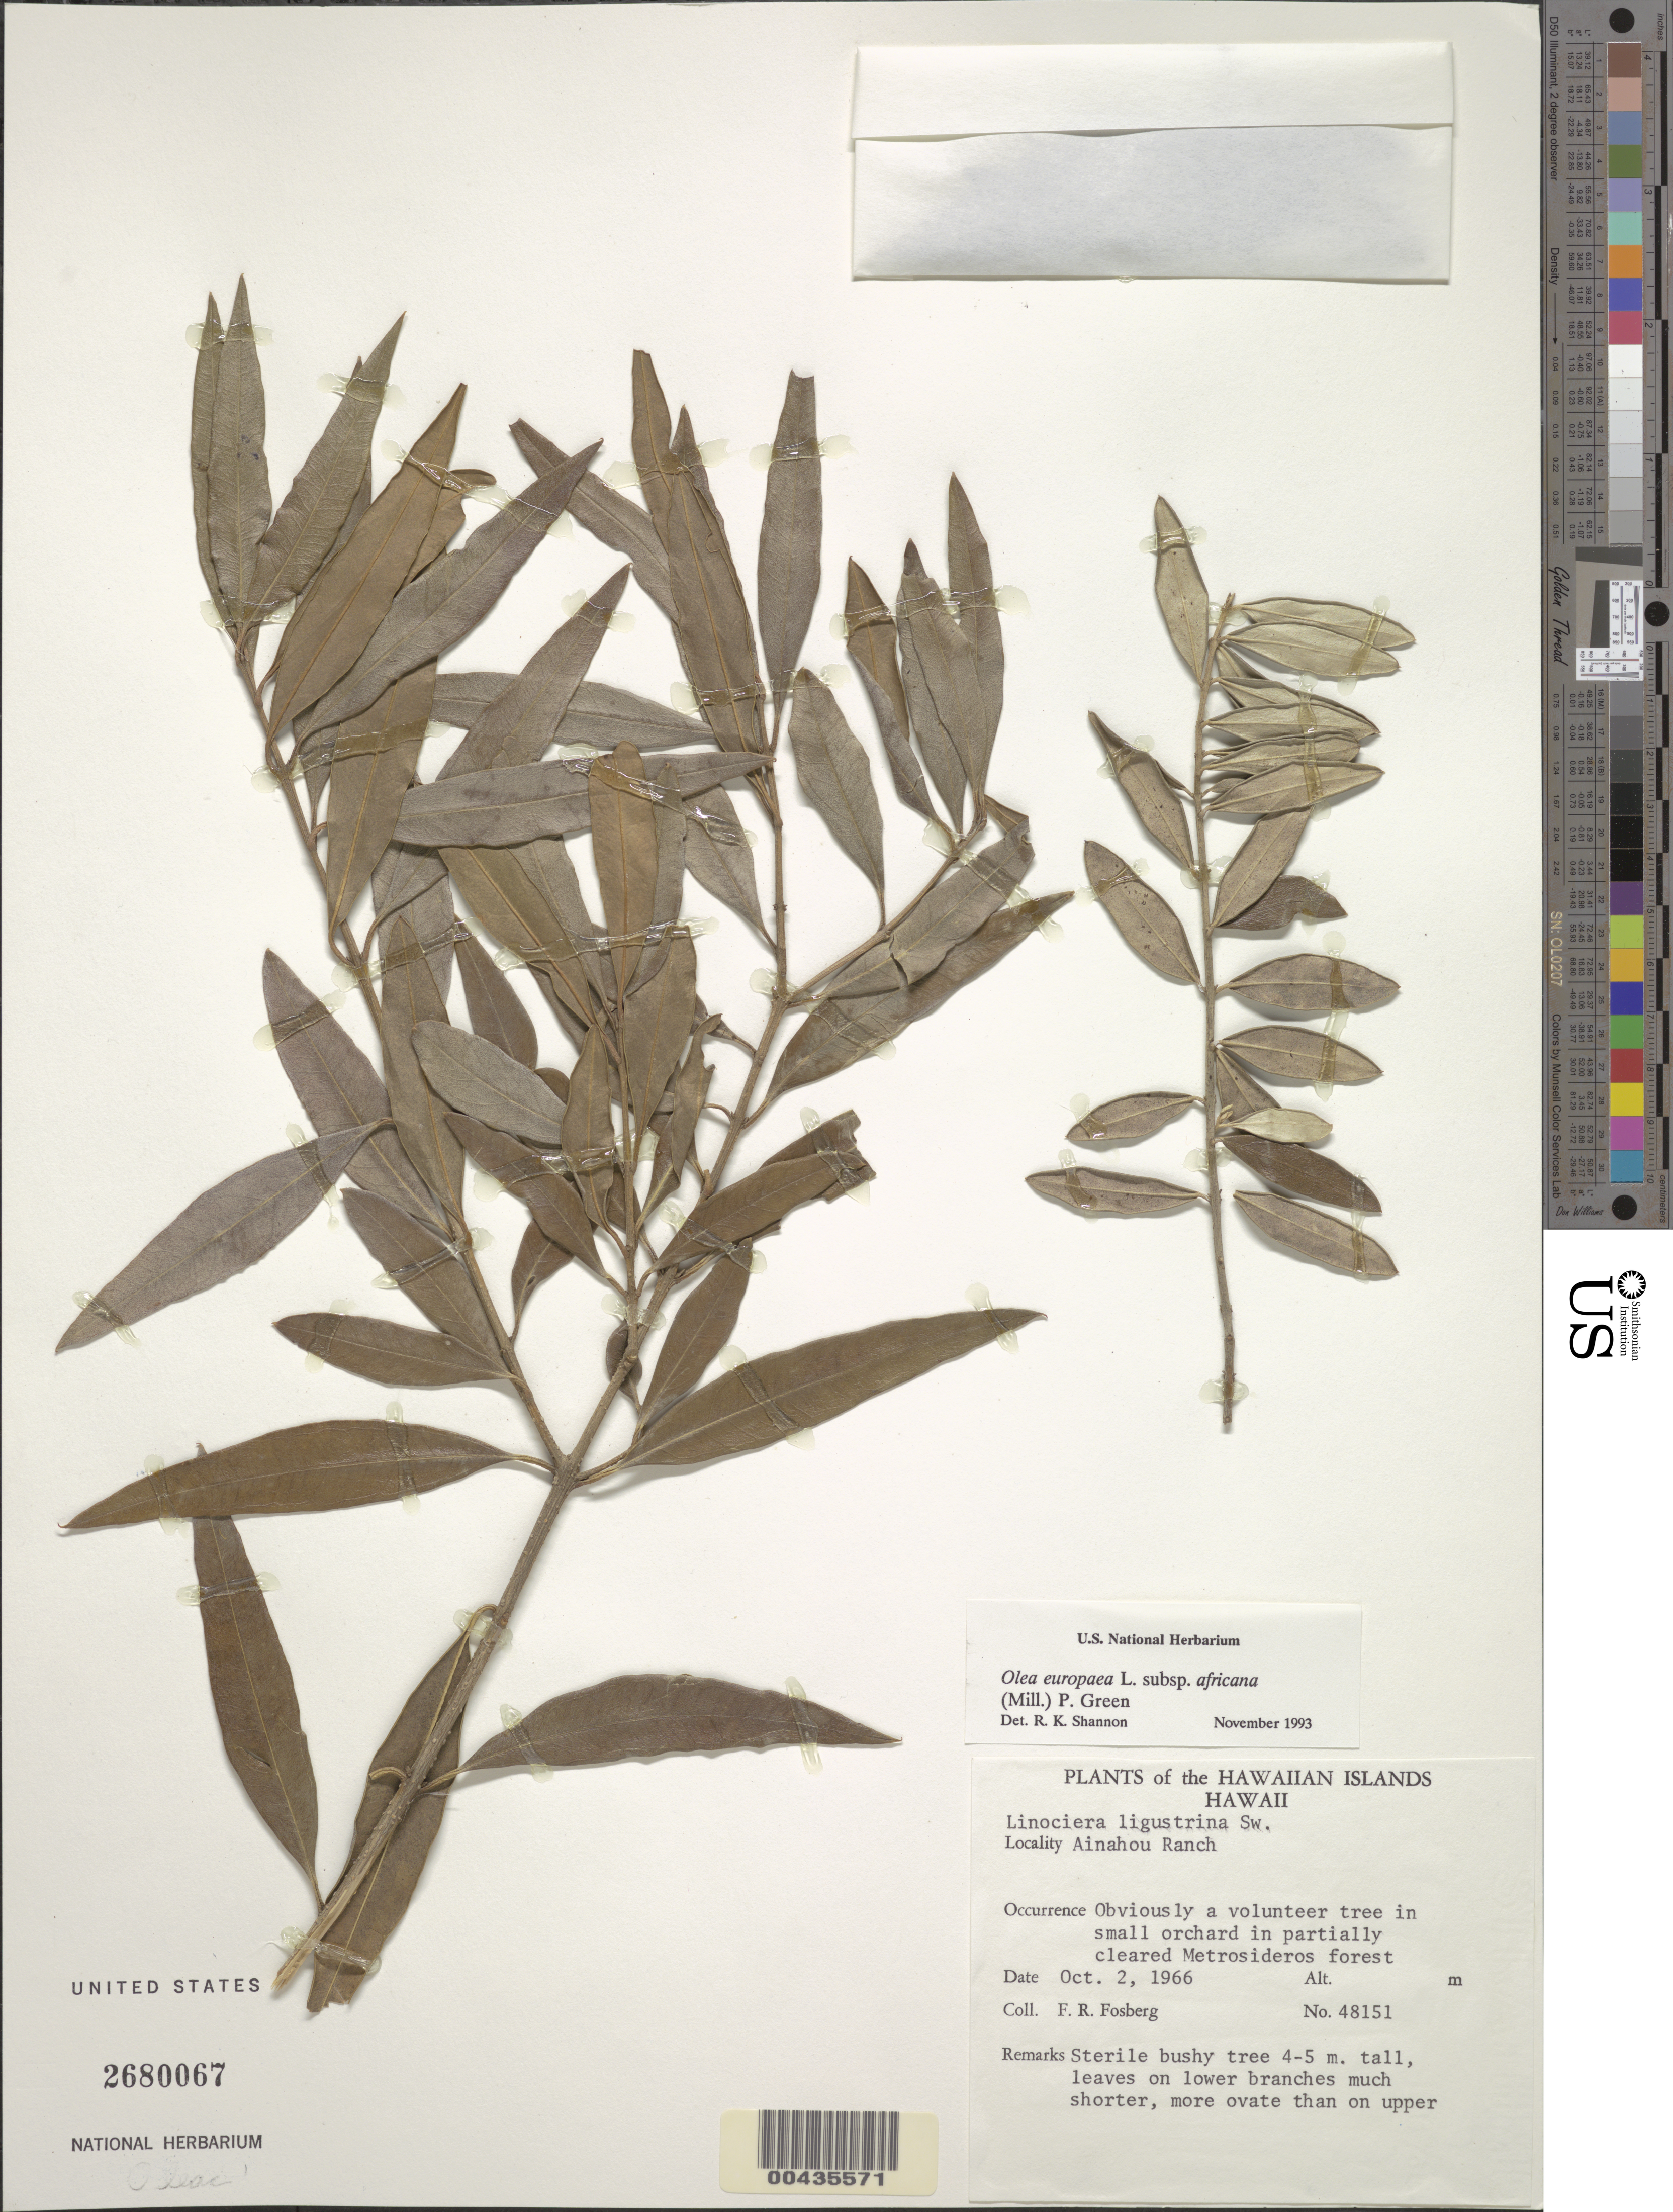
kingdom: Plantae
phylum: Tracheophyta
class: Magnoliopsida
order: Lamiales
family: Oleaceae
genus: Olea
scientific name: Olea europaea subsp. cuspidata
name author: (Wall. & G. Don) Cif.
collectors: F. R. Fosberg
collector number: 48151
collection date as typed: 2 Oct 1966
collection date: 1966-10-02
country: United States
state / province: Hawaii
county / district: Hawaii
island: Hawaii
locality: Ainahou Ranch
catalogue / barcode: US 2680067